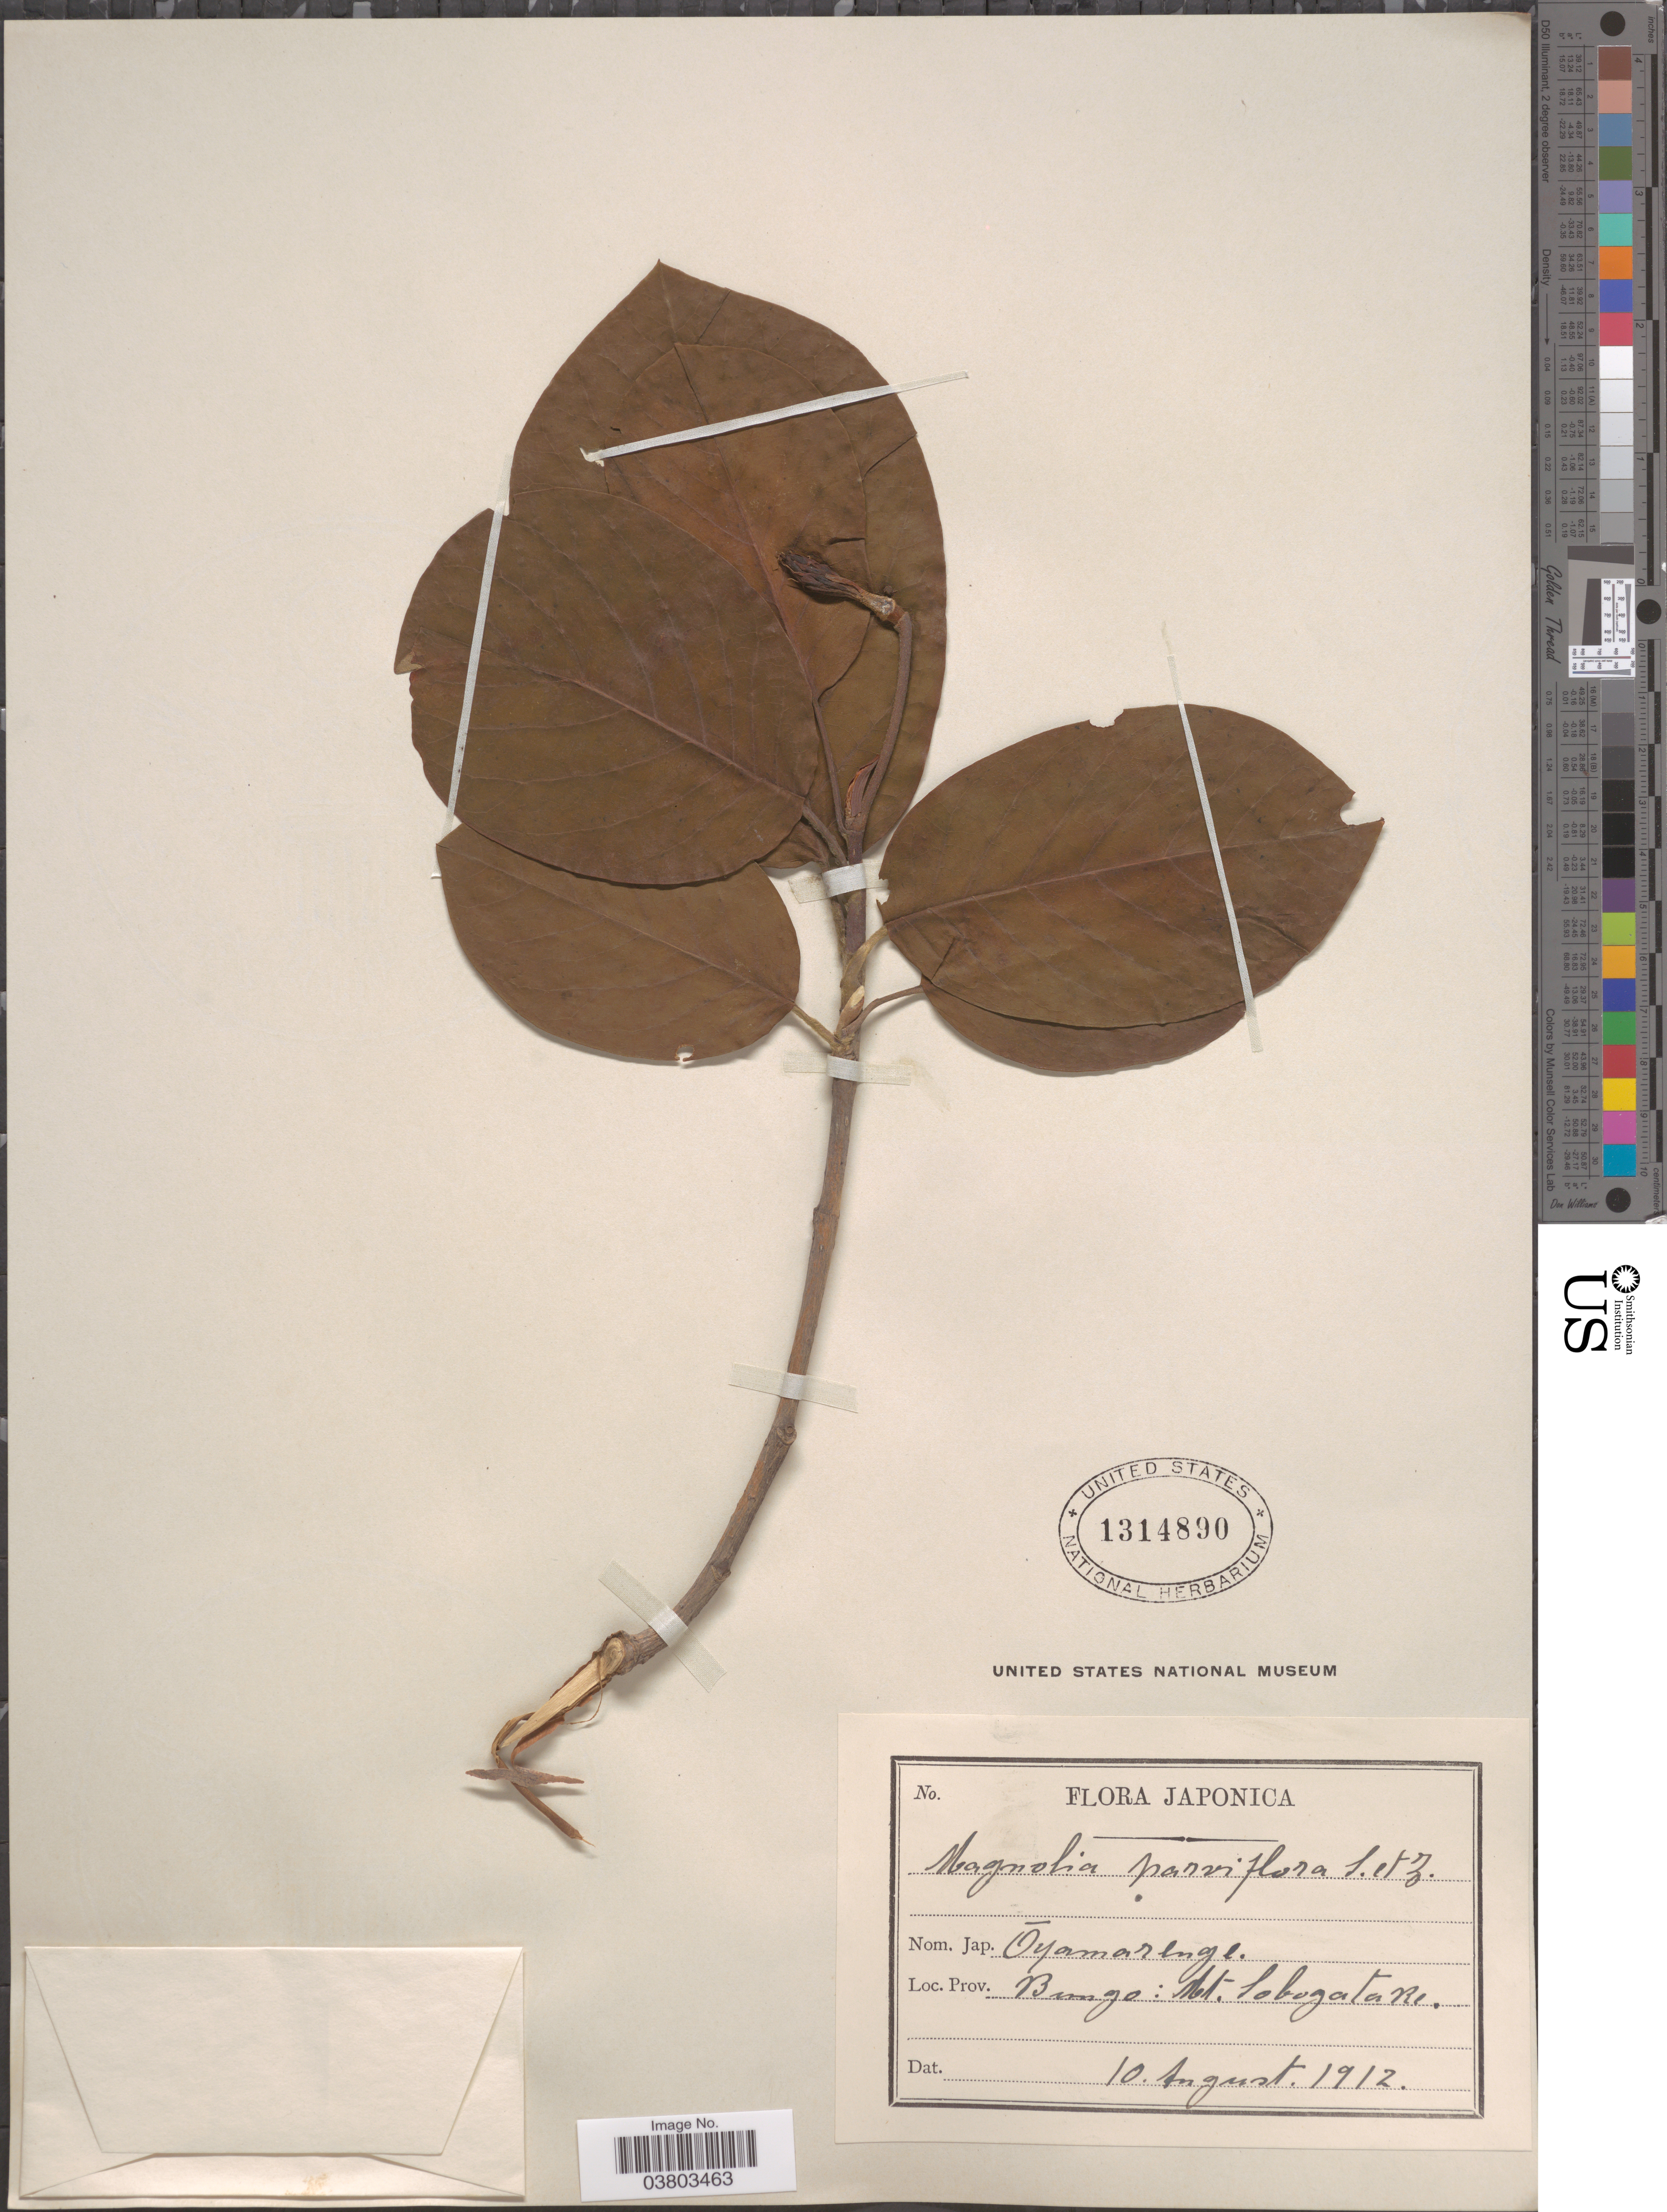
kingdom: Plantae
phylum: Tracheophyta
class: Magnoliopsida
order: Magnoliales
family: Magnoliaceae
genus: Magnolia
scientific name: Magnolia sieboldii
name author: K. Koch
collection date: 1912-08-10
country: Japan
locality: Prov. Bungo: Mt. Sobo gatake.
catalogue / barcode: US 1314890